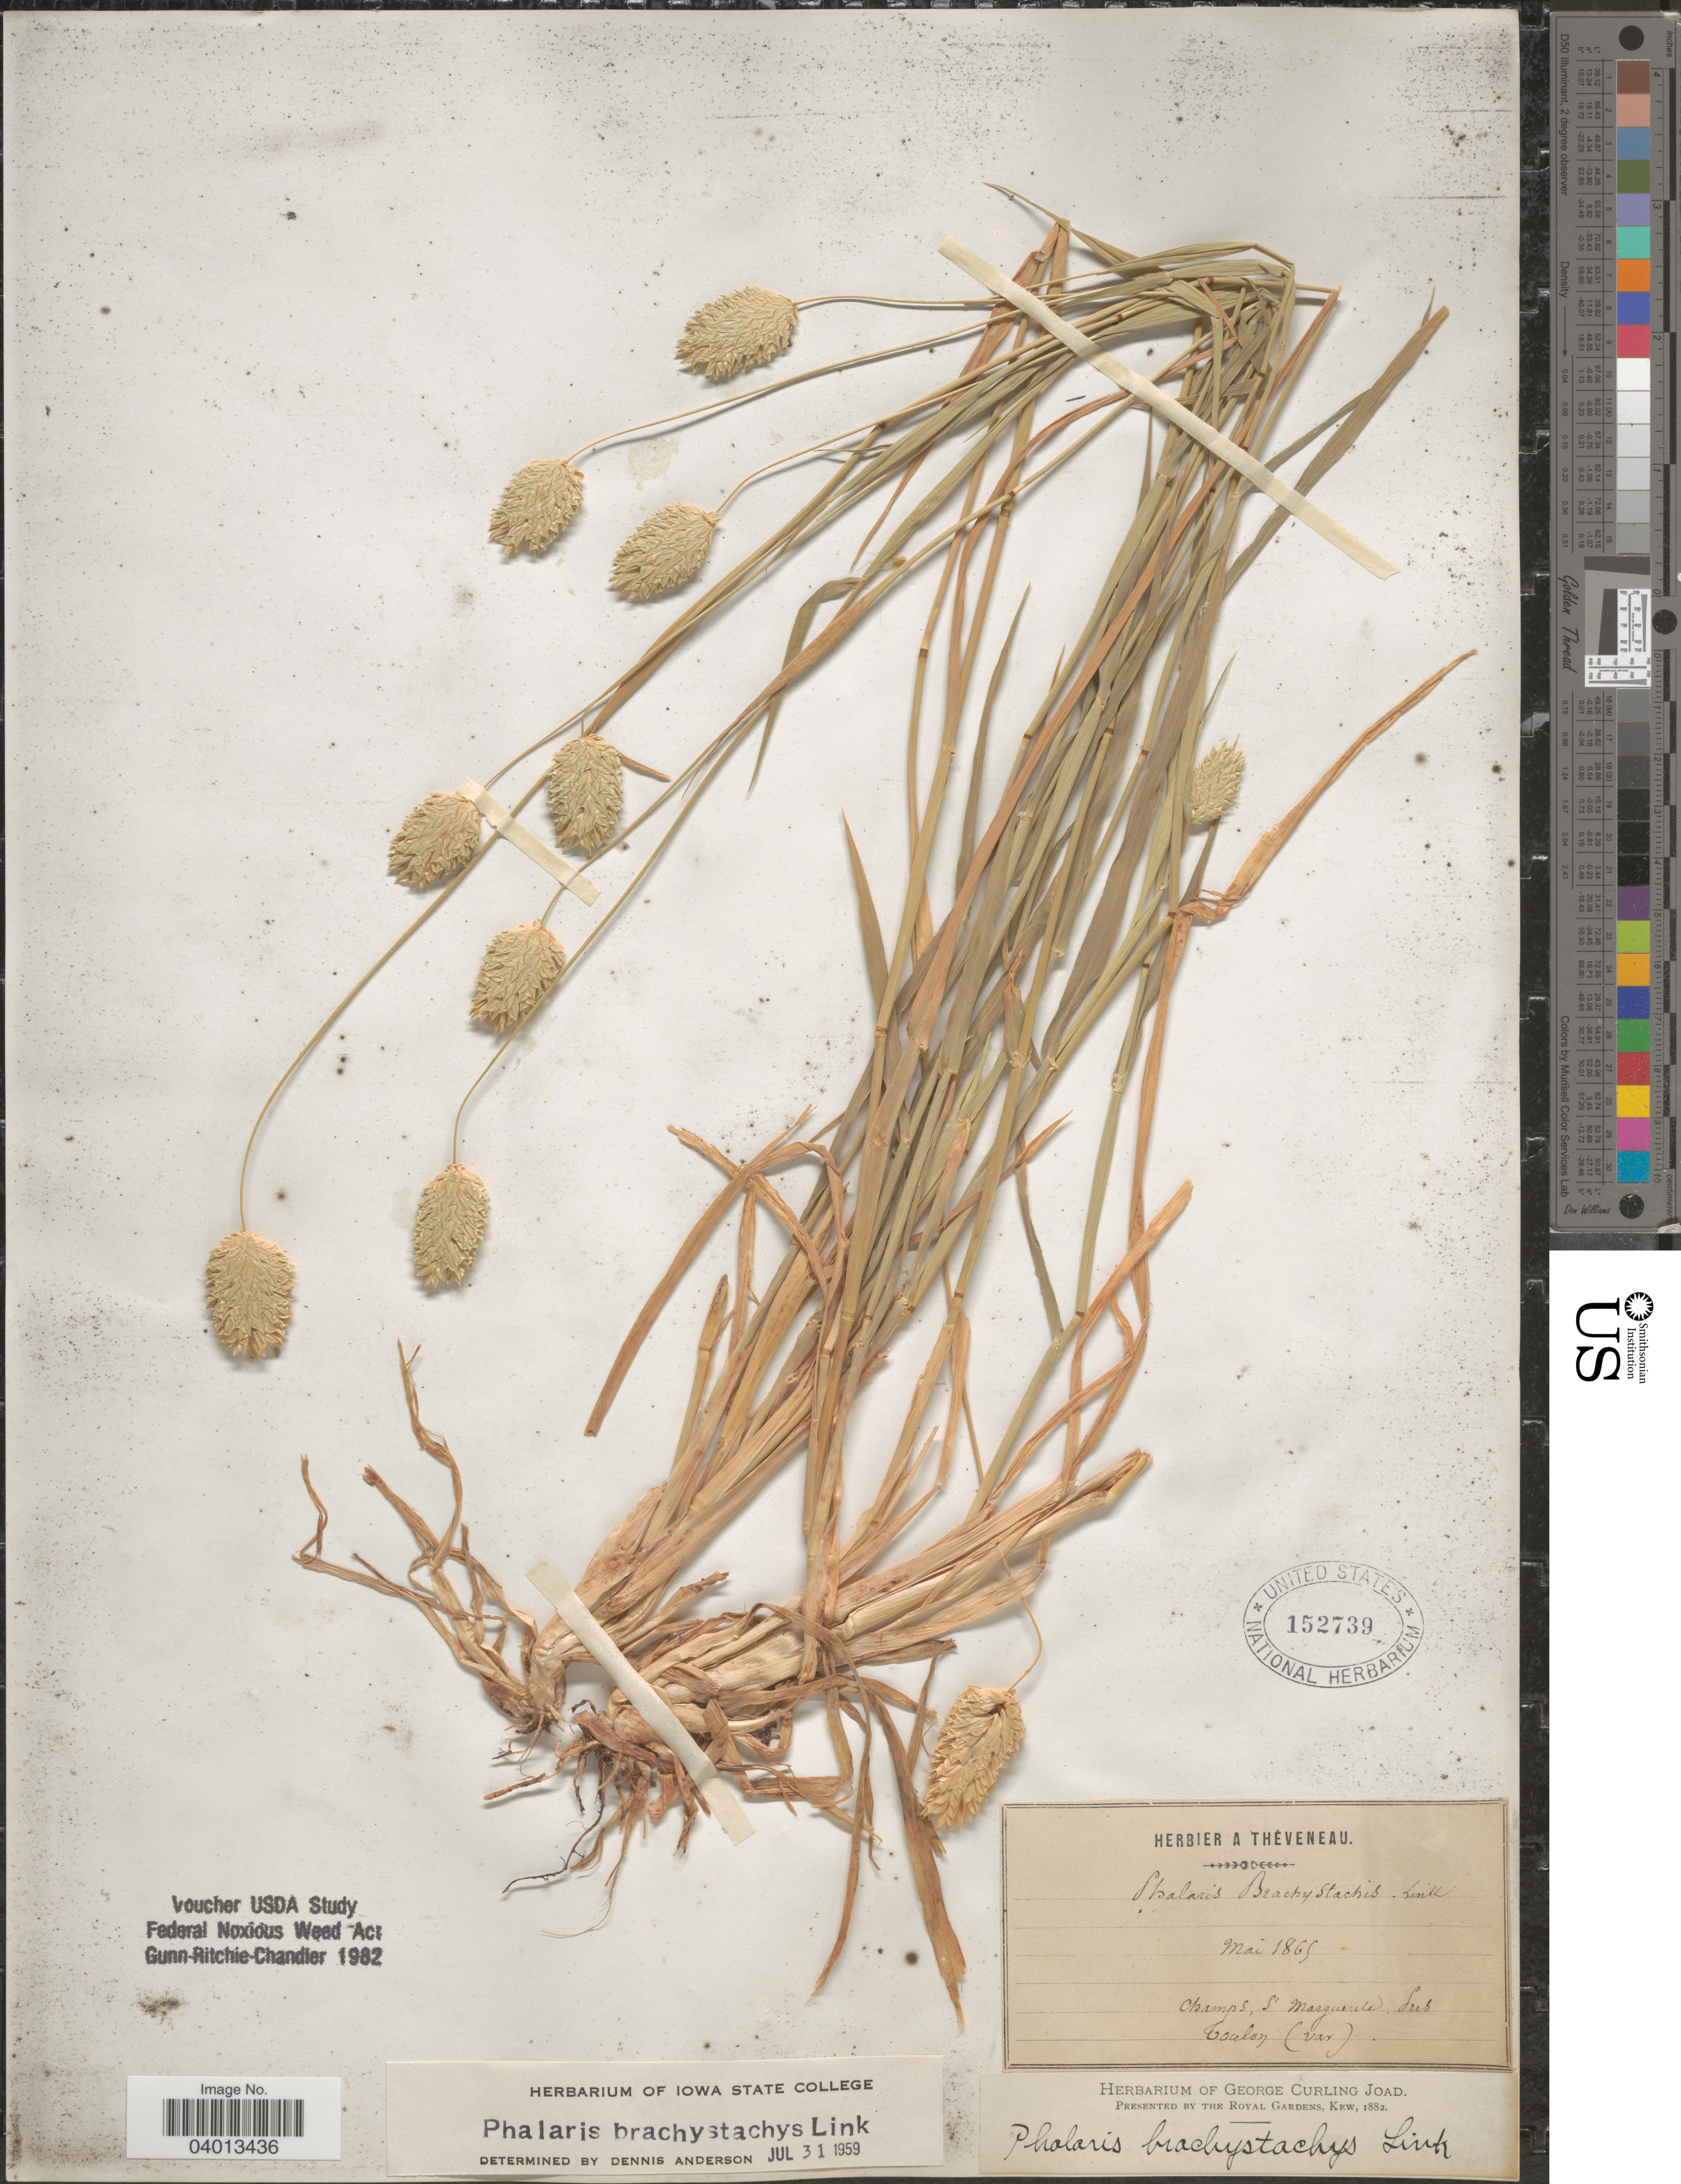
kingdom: Plantae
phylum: Tracheophyta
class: Liliopsida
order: Poales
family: Poaceae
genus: Phalaris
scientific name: Phalaris brachystachys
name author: Link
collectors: ex herb. A. Theveneau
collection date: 1869-05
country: France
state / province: Provence-Alpes-Côte d'Azur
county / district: Var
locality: Champs, S Marguerite, pres Toulon (var).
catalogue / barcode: US 152739